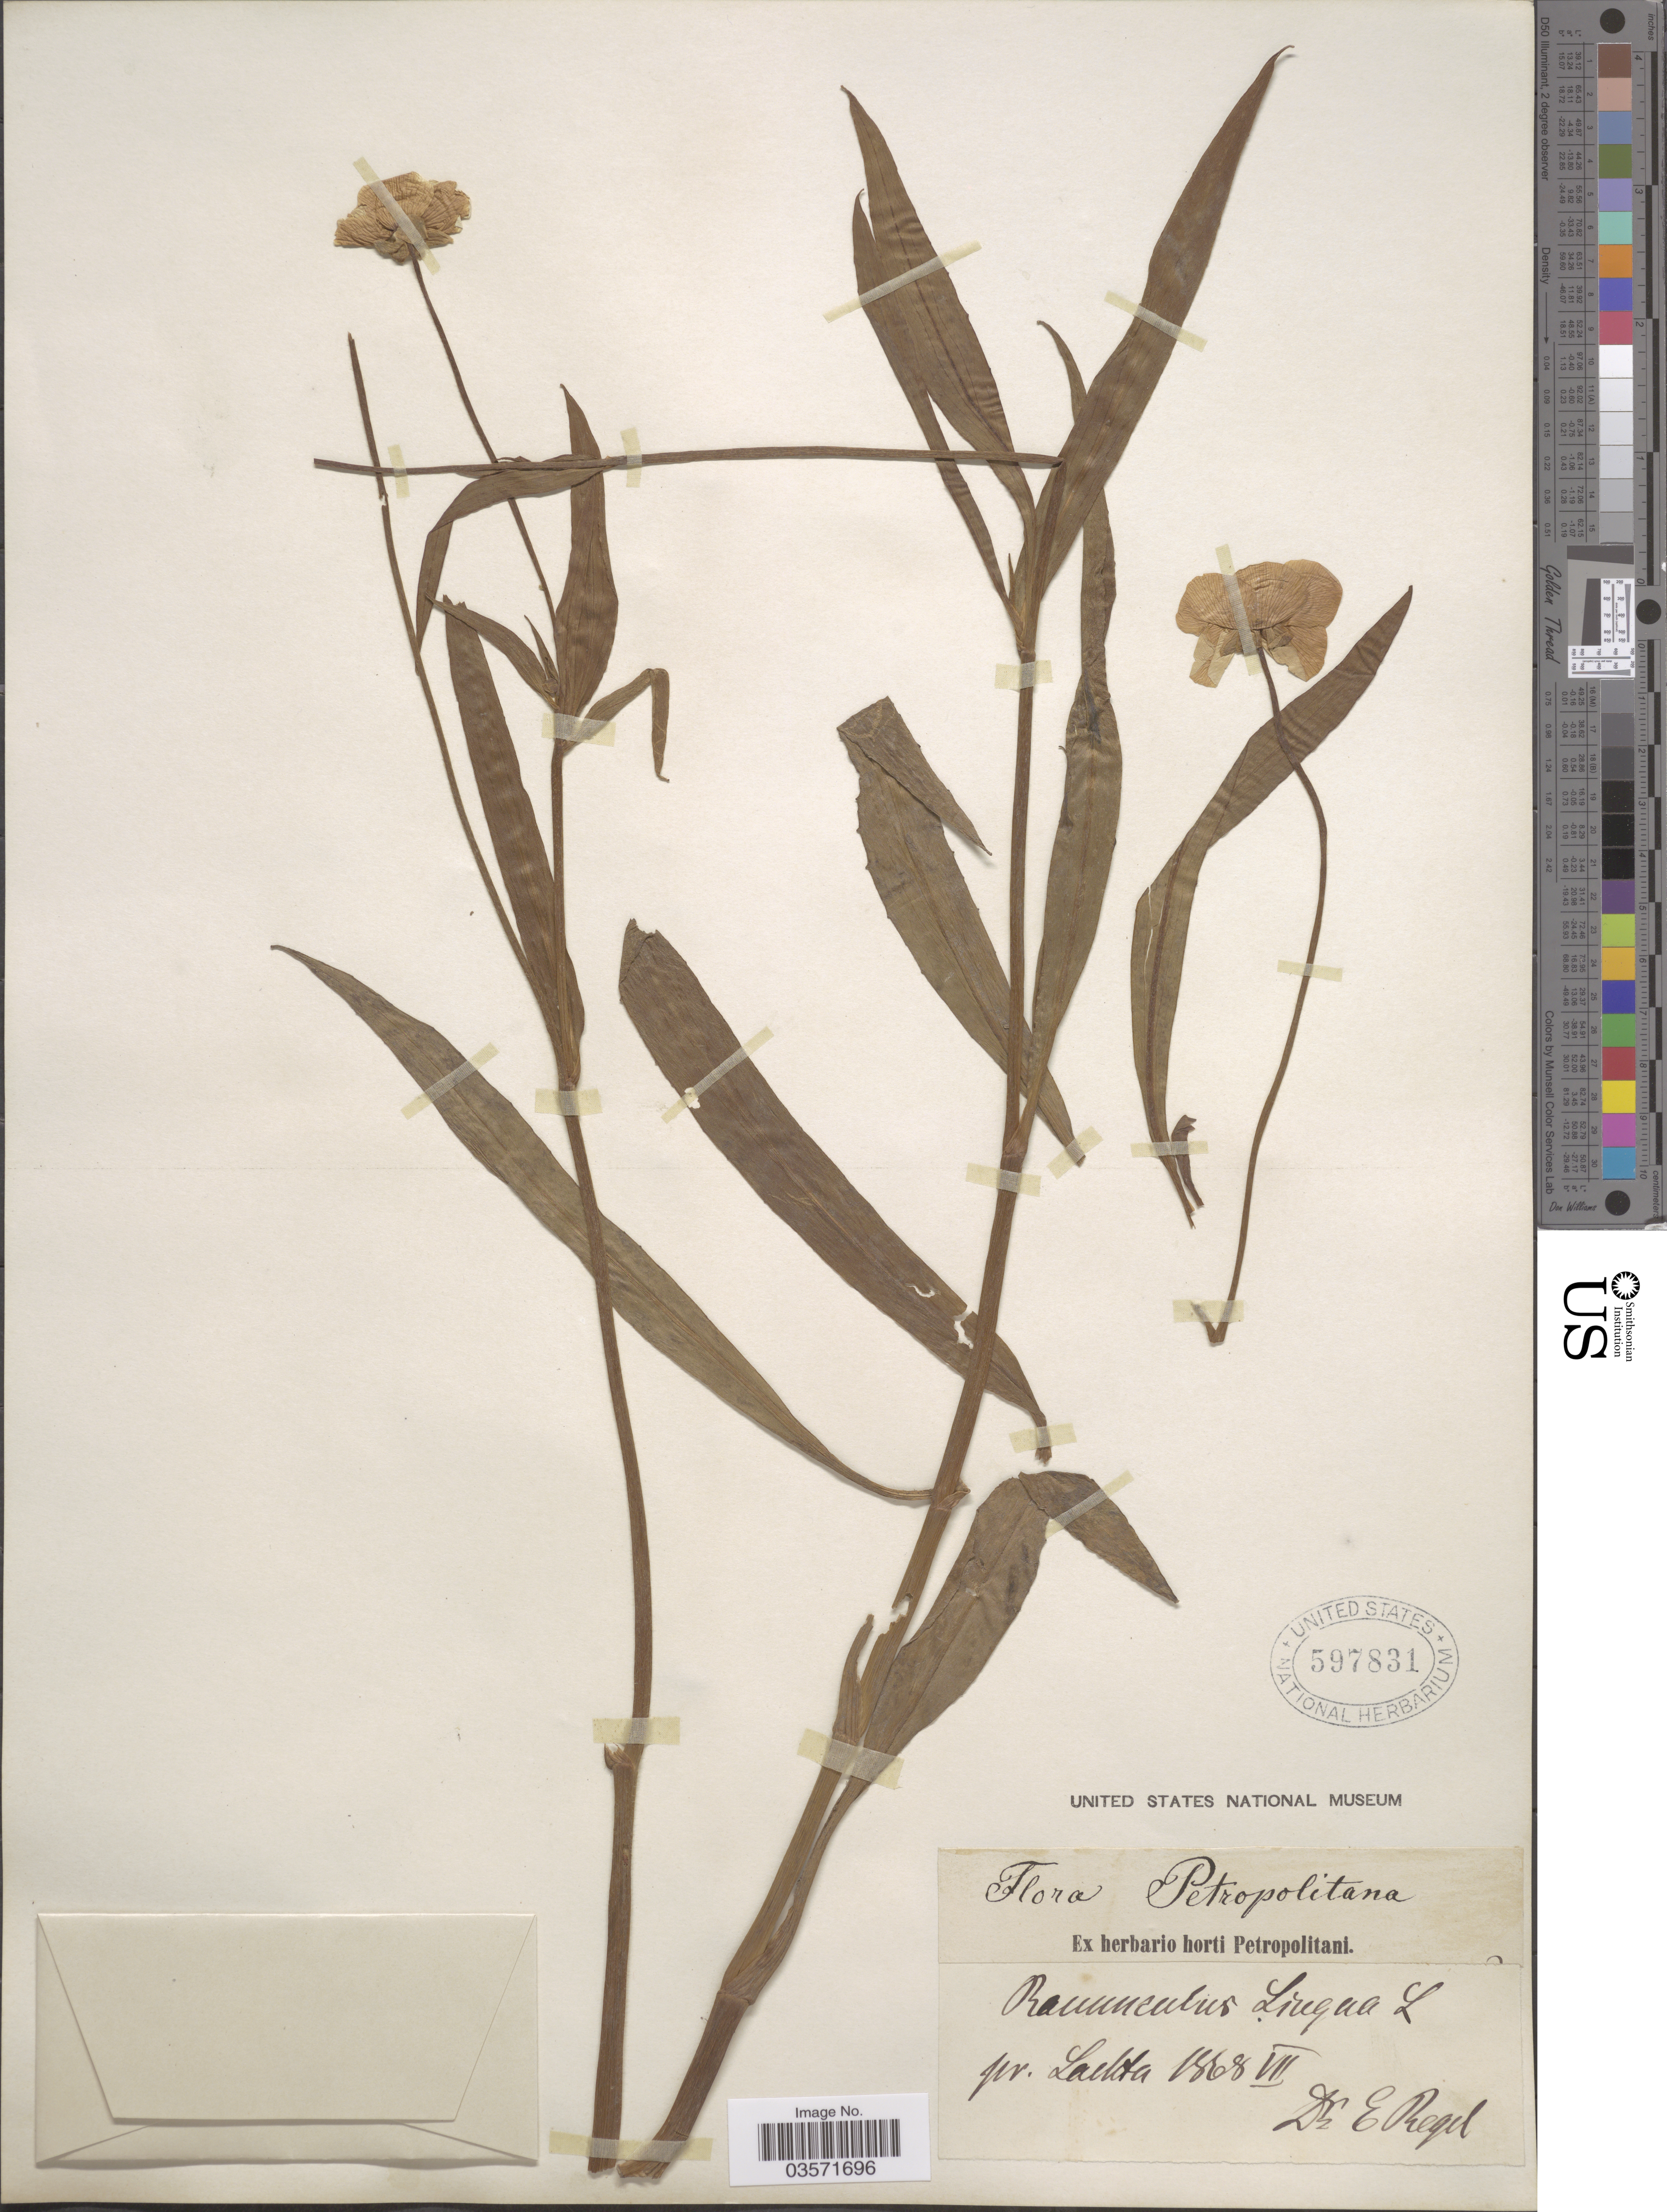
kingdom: Plantae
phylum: Tracheophyta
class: Magnoliopsida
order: Ranunculales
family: Ranunculaceae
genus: Ranunculus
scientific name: Ranunculus lingua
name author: L.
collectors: E. A. von Regel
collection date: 1868-07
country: Russian Federation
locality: Petropolitana. pr. Lakhta.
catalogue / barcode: US 597831